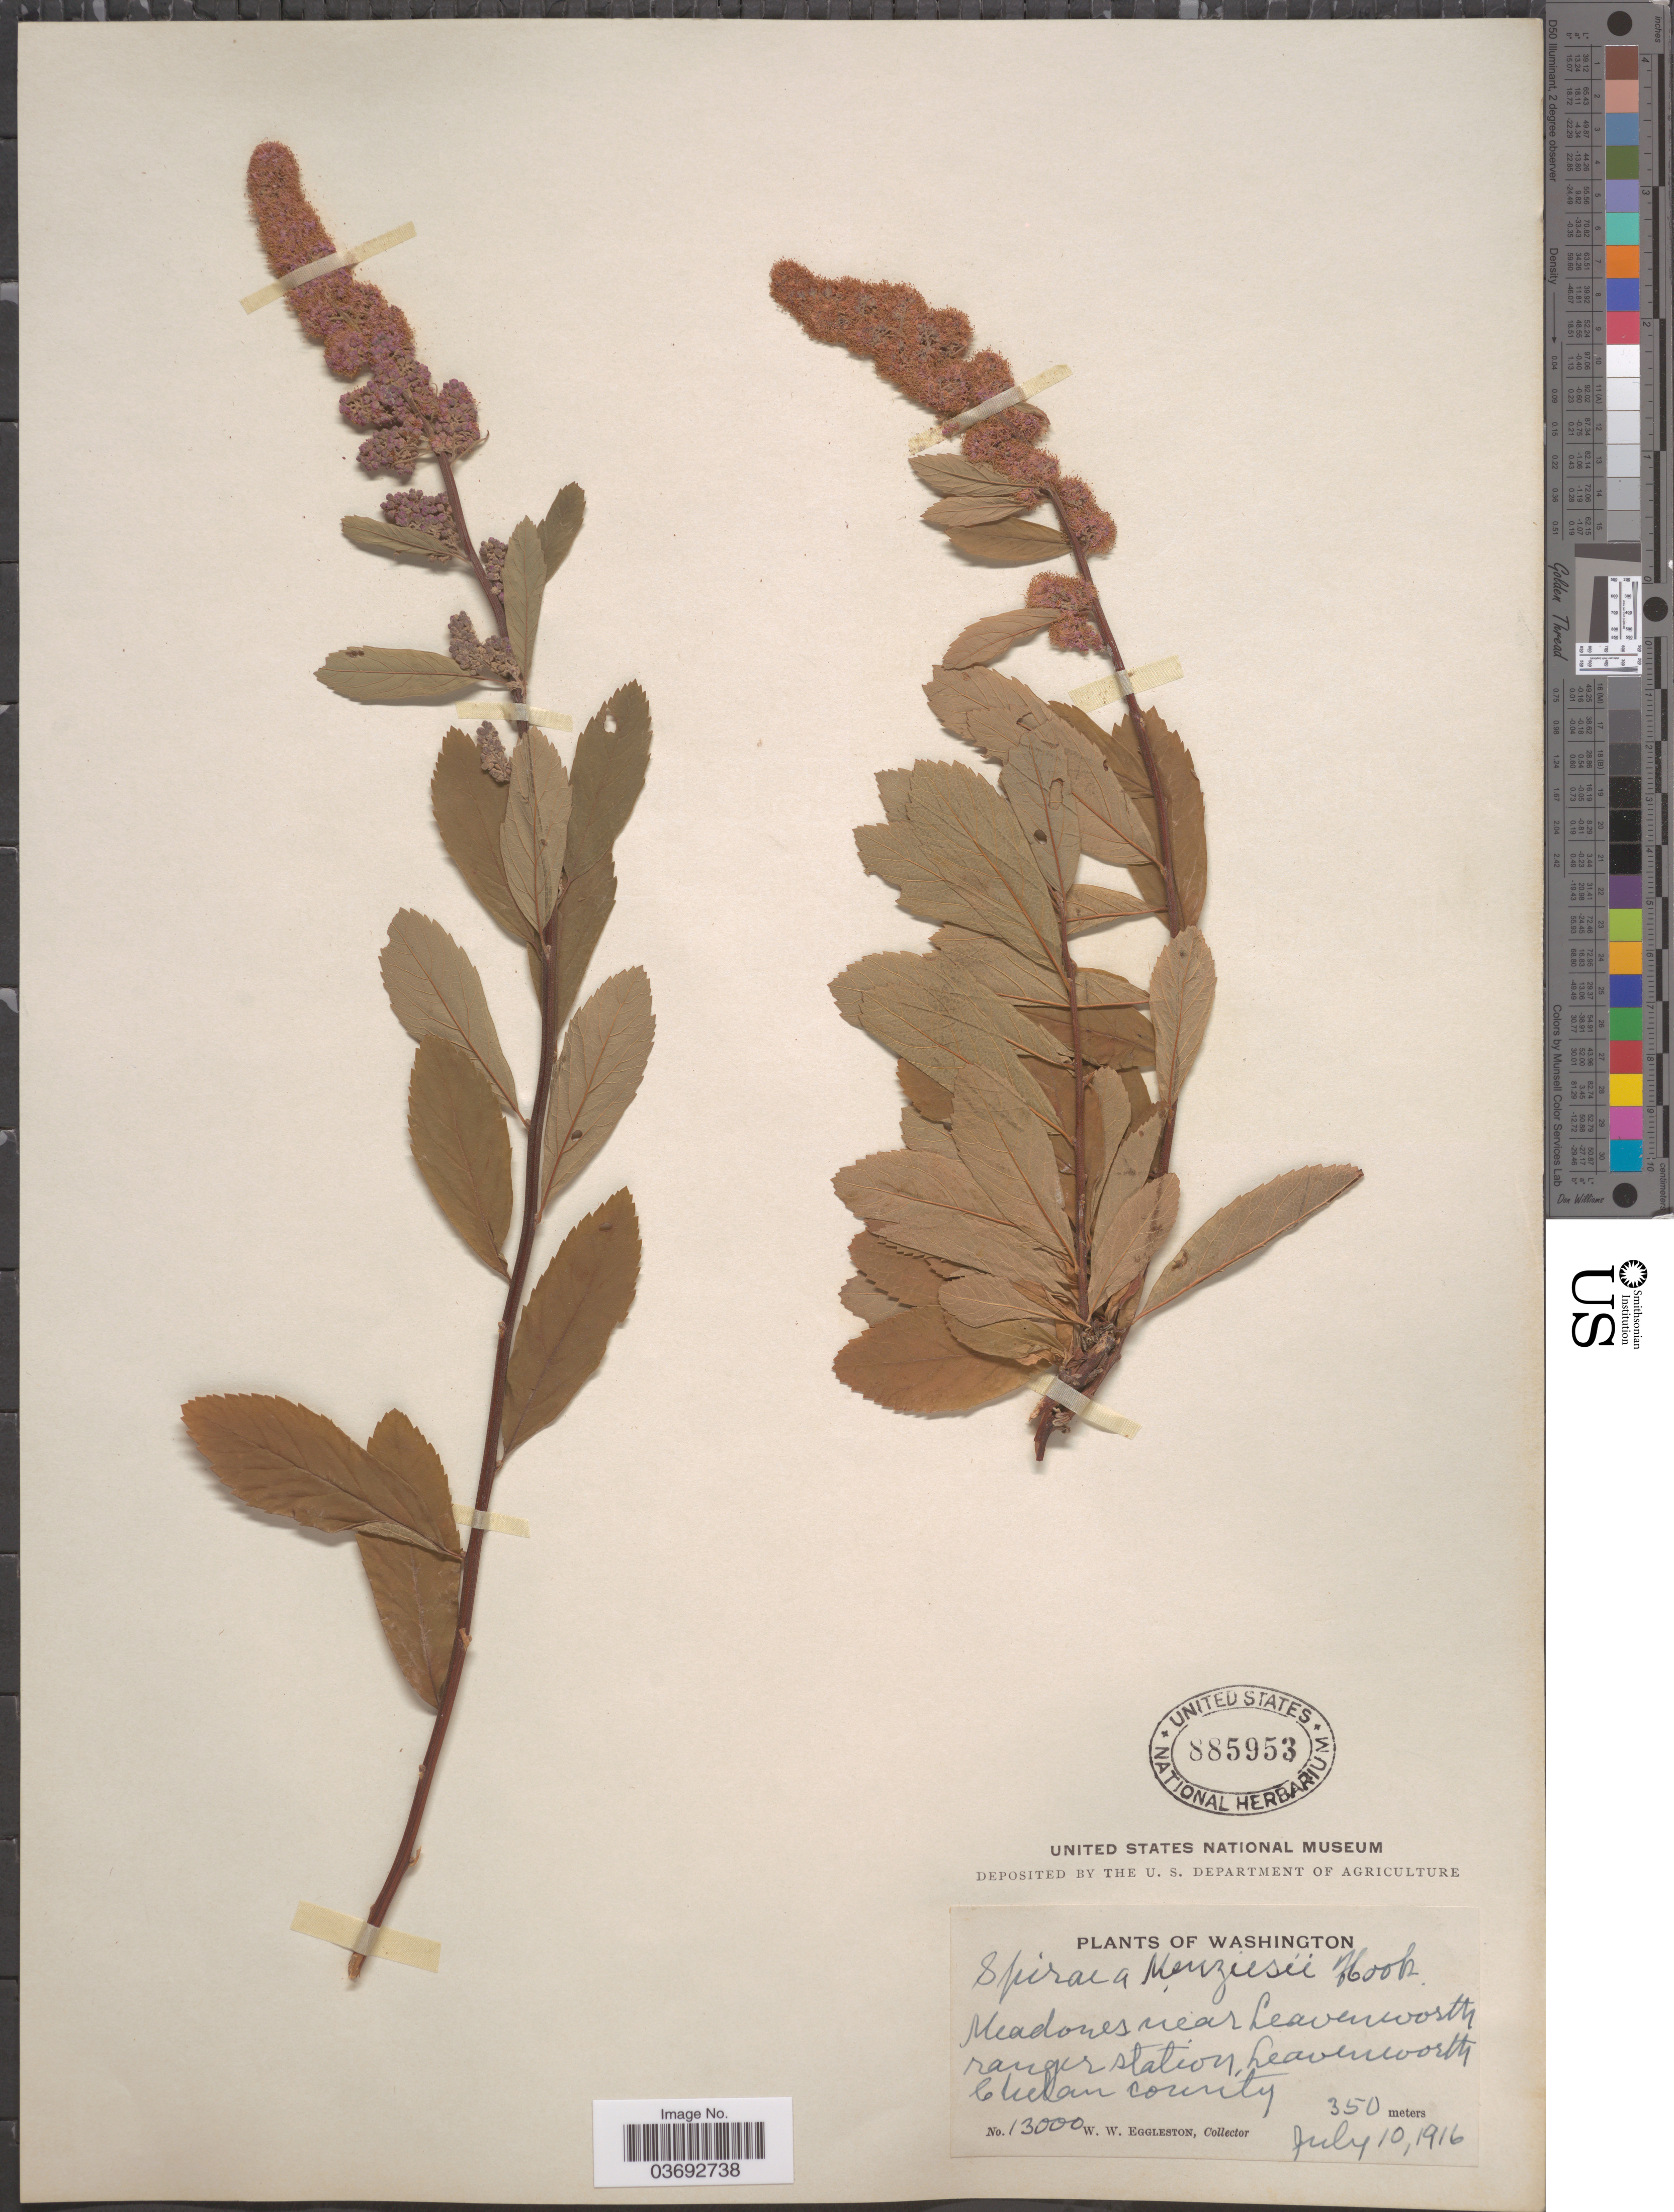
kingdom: Plantae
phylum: Tracheophyta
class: Magnoliopsida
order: Rosales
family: Rosaceae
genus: Spiraea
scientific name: Spiraea menziesii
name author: Hook.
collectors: W. W. Eggleston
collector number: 13000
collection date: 1916-07-10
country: United States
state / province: Washington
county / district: Chelan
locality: Meadows near Leavenworth ranger station, Leavenworth. Chelan County.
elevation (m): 350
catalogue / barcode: US 885953